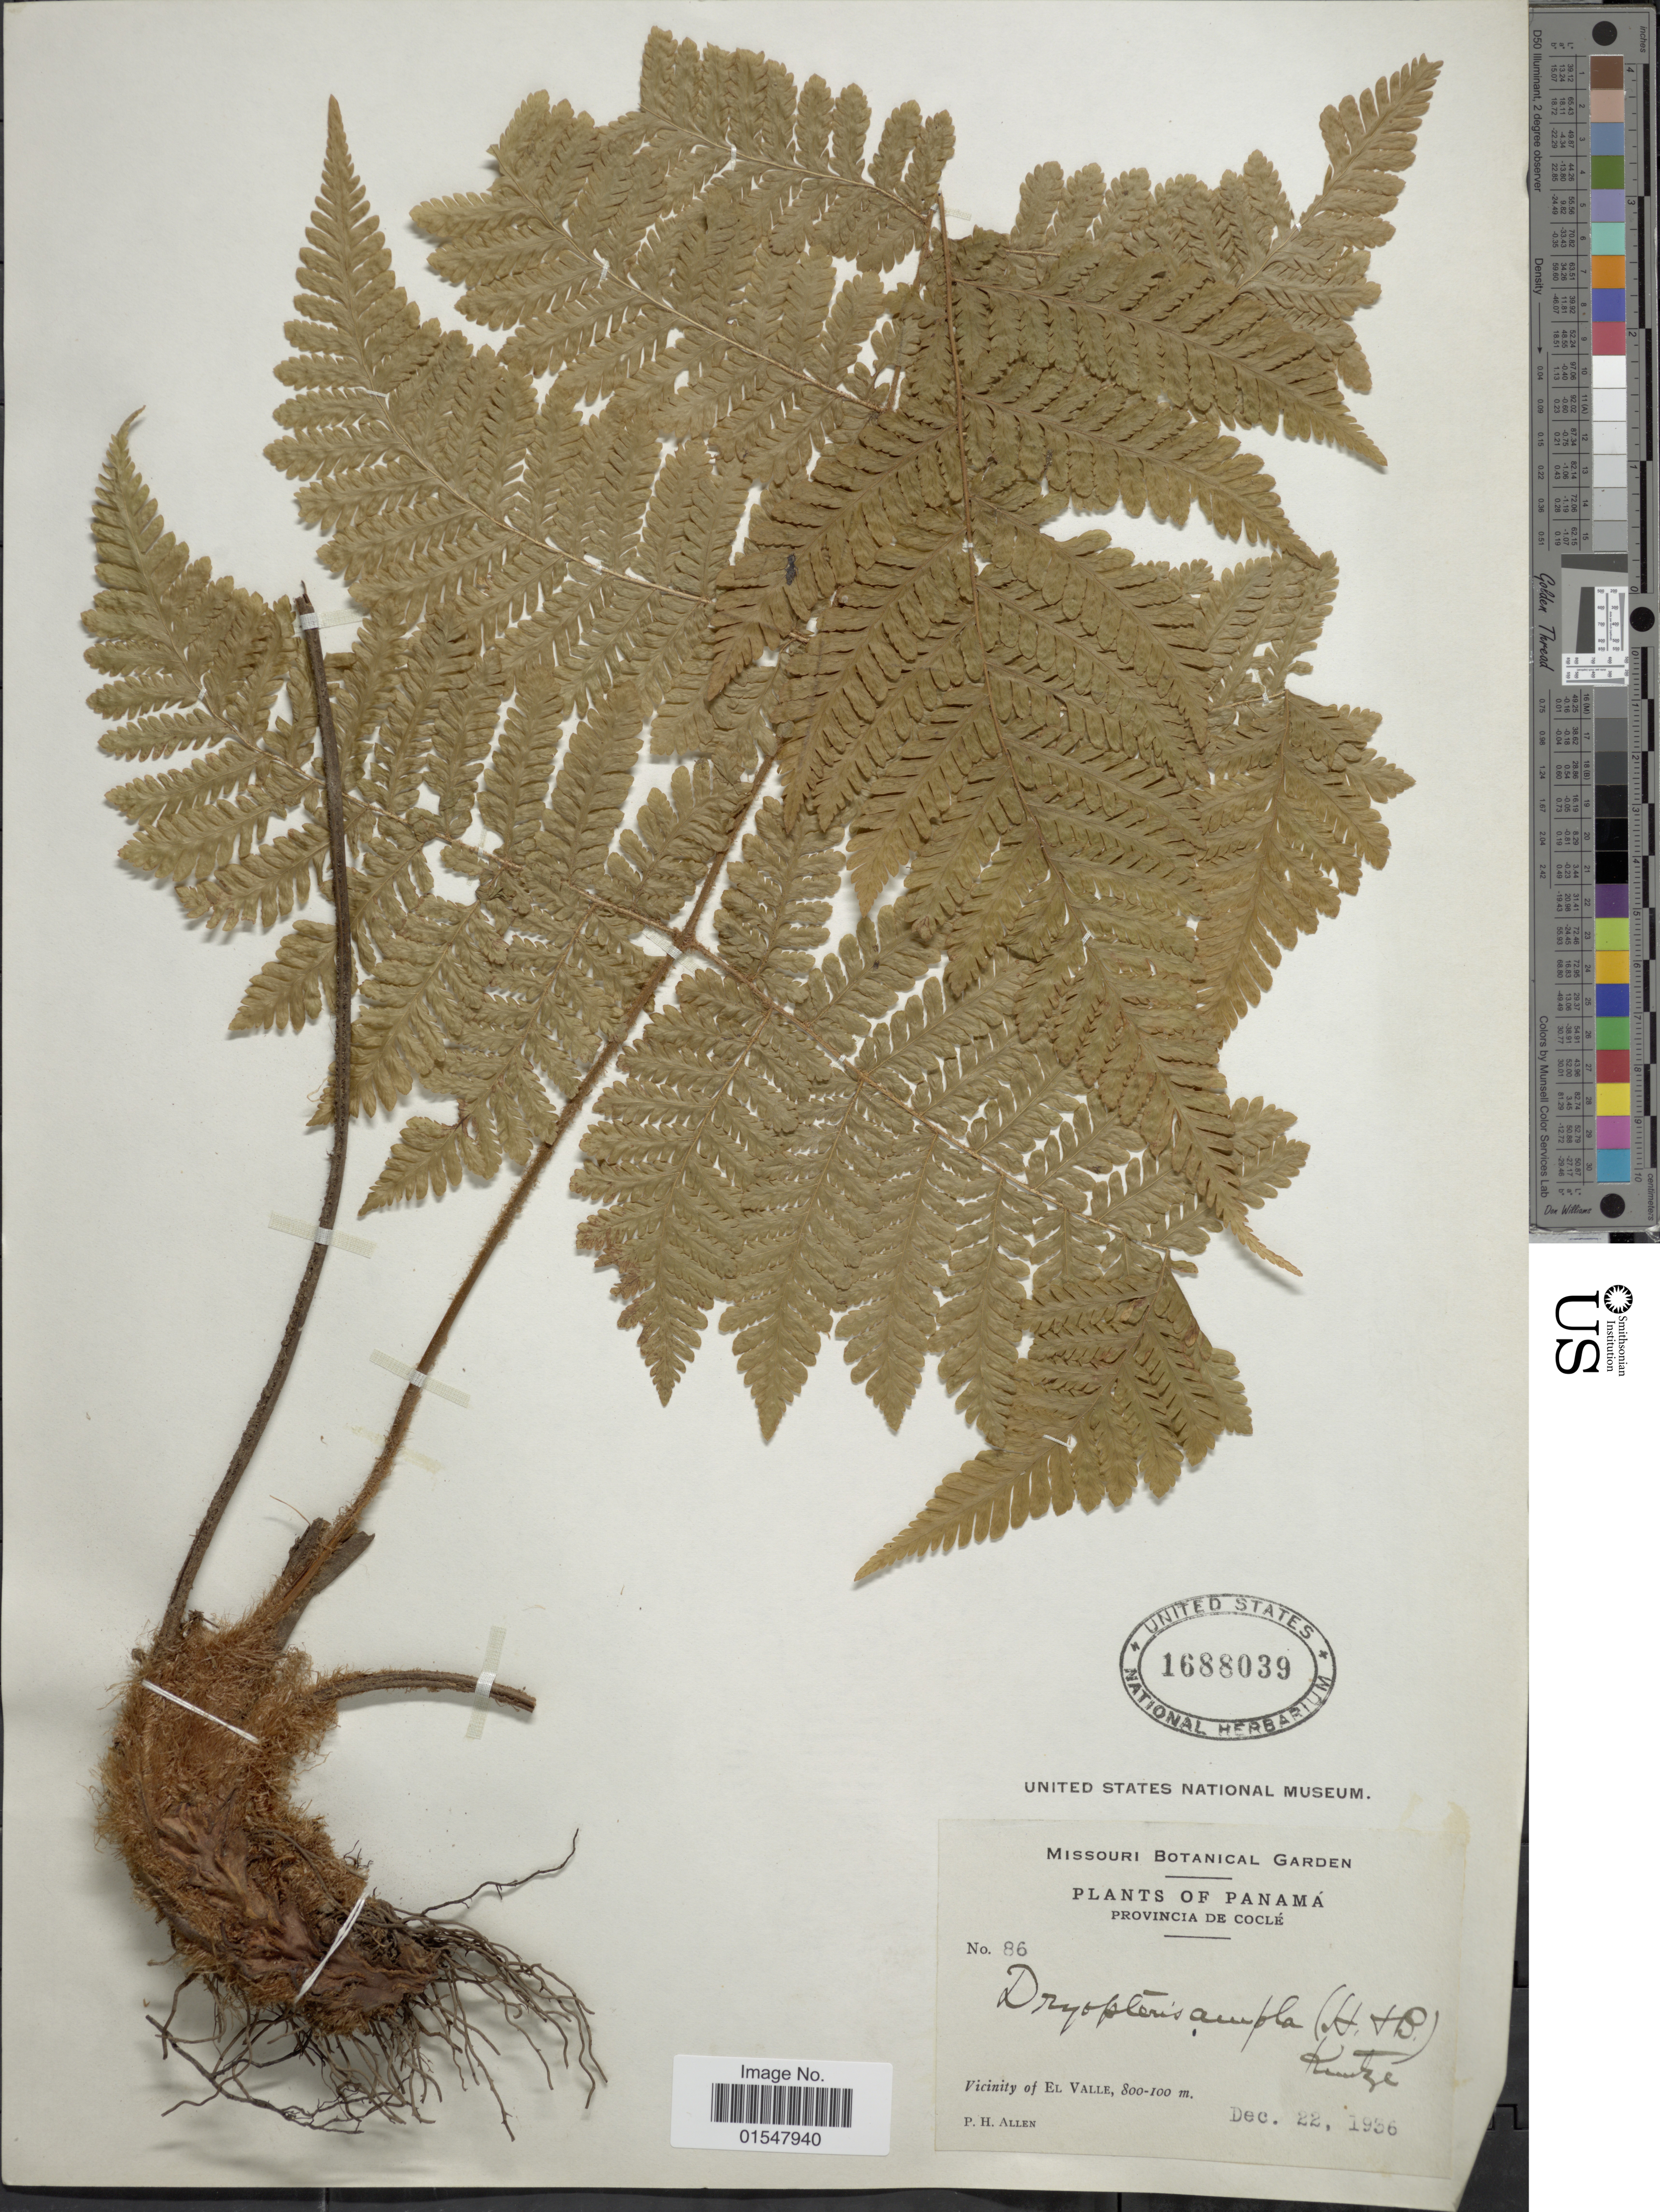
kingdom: Plantae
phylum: Tracheophyta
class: Polypodiopsida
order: Polypodiales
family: Dryopteridaceae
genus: Ctenitis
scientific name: Ctenitis sloanei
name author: (Poepp. ex Spreng.) C.V. Morton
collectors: P. H. Allen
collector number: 86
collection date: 1936-12-22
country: Panama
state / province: Coclé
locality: Panama, Province de Coclé, Vicinity of El Valle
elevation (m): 100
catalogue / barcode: US 1688039